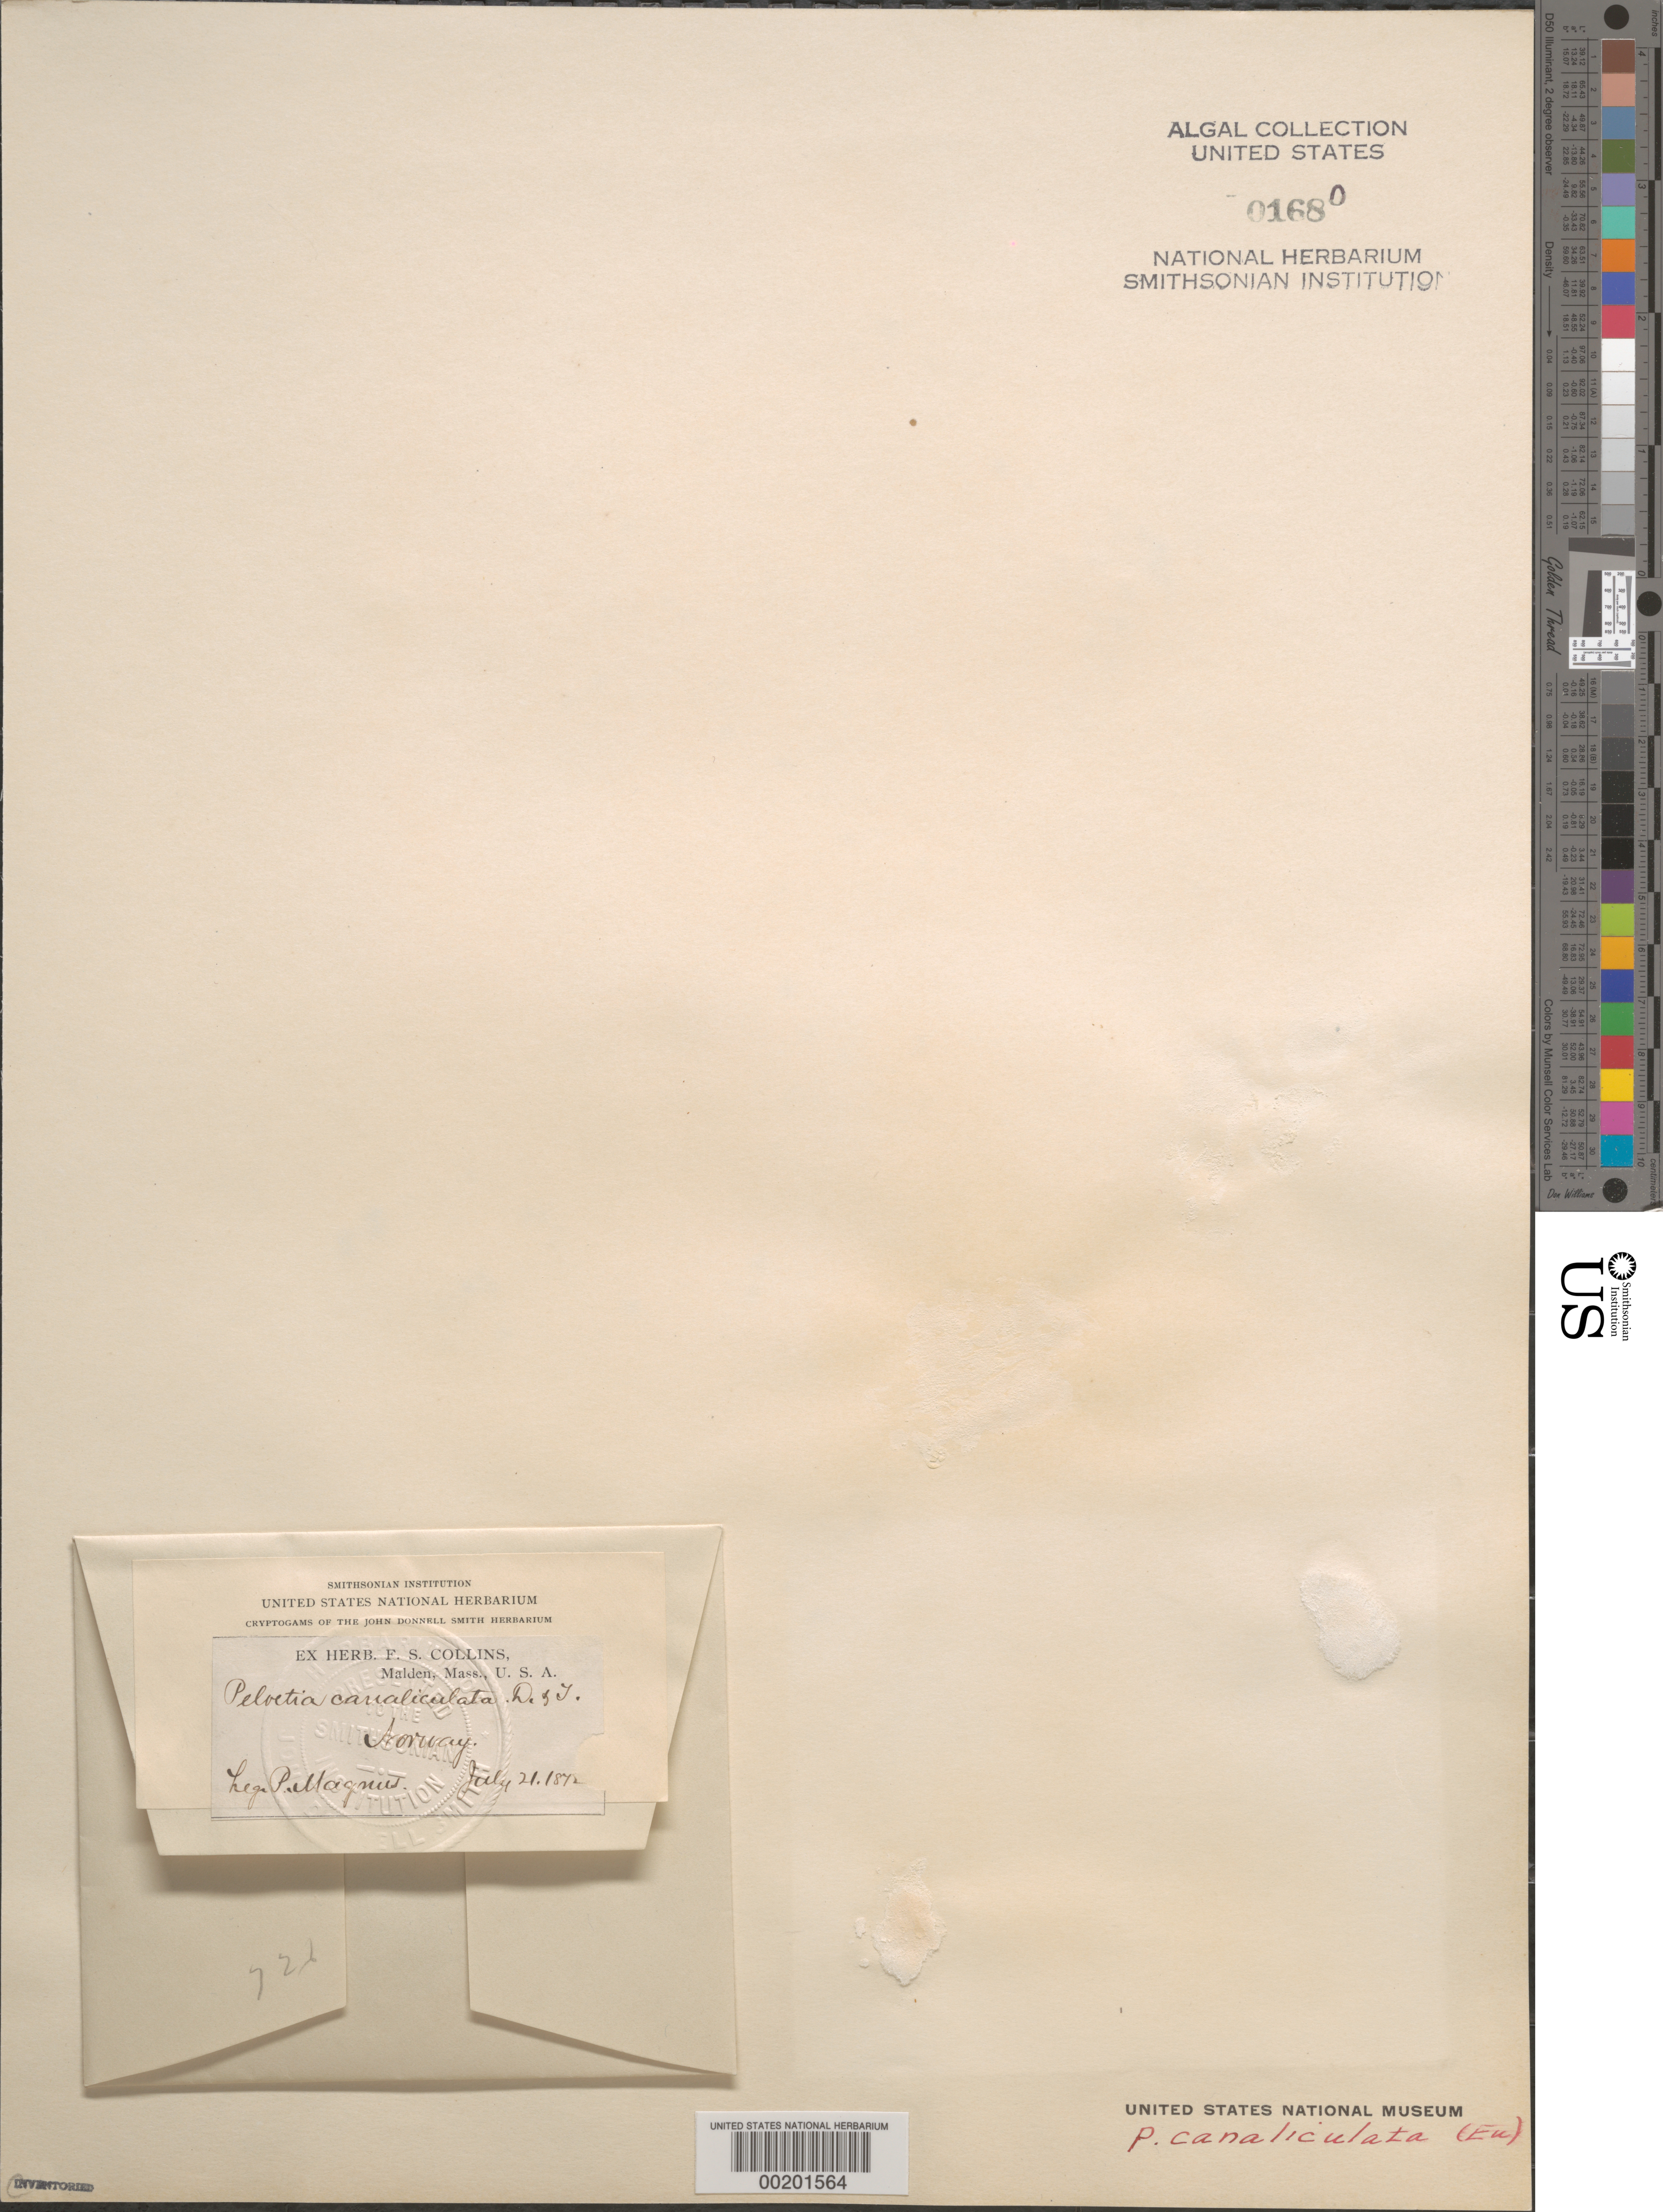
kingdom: Chromista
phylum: Ochrophyta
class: Phaeophyceae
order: Fucales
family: Fucaceae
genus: Pelvetia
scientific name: Pelvetia canaliculata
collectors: P. W. Magnus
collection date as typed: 21 Jul 1872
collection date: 1872-07-21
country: Norway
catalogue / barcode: US 1680